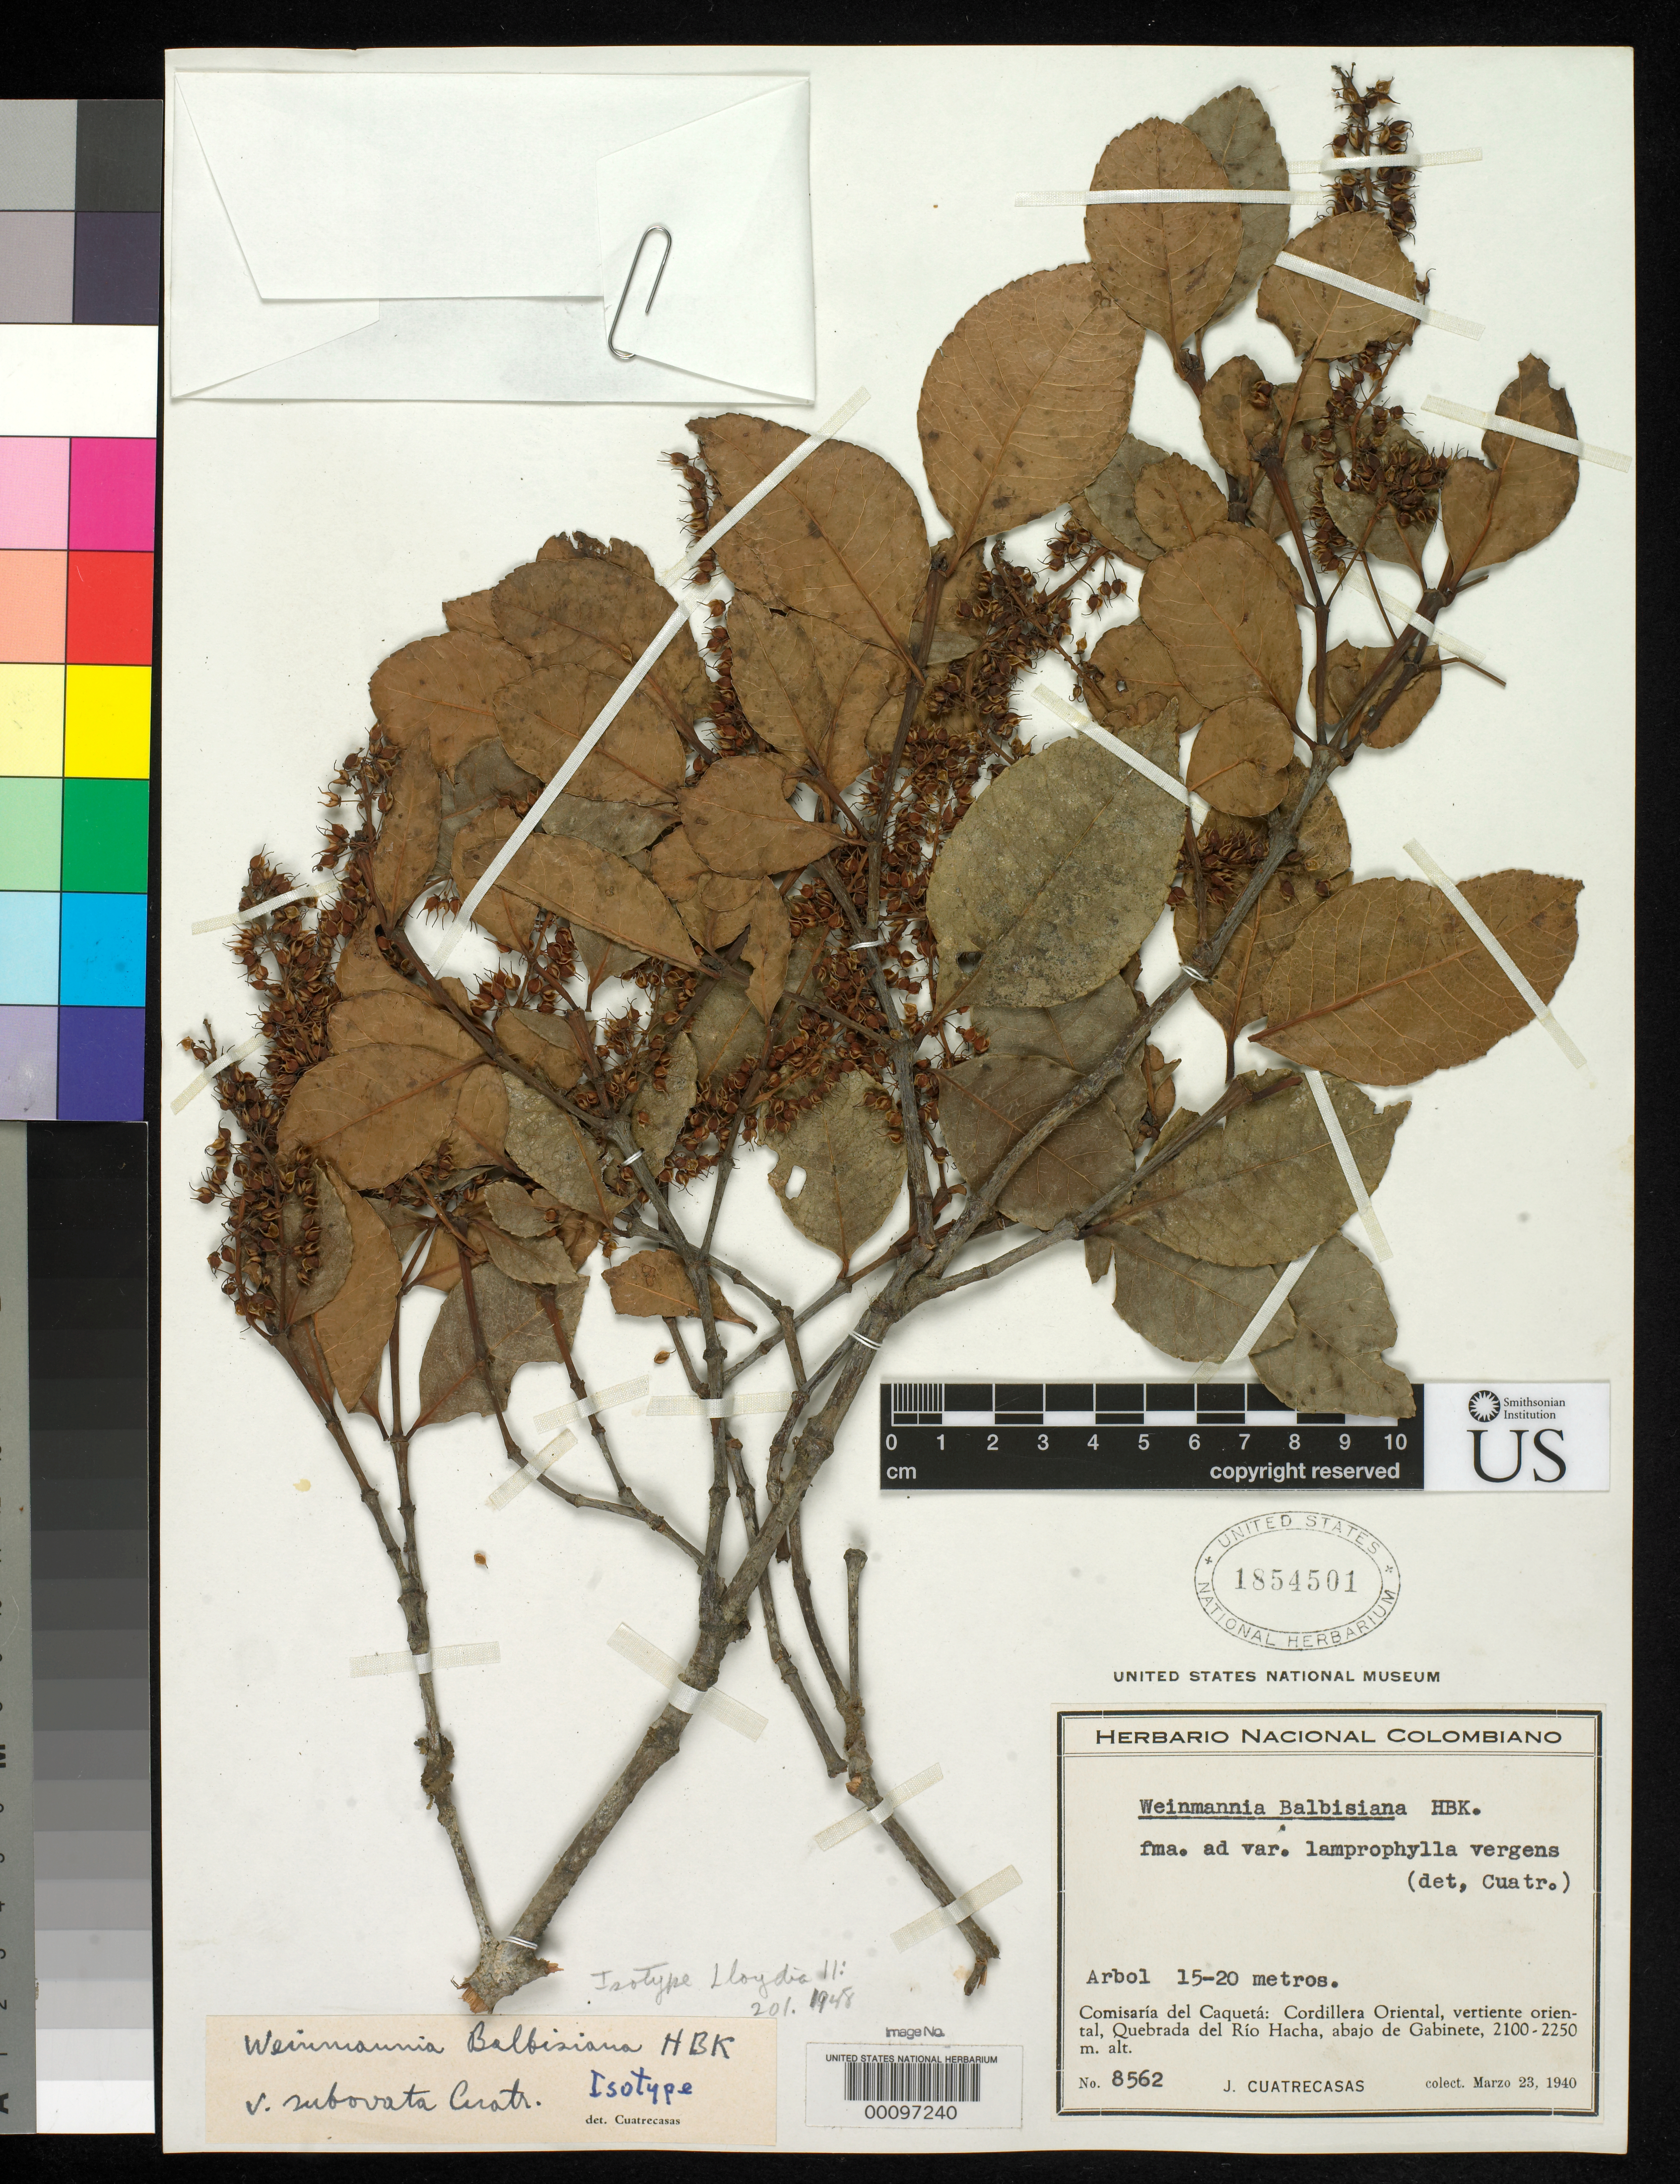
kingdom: Plantae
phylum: Tracheophyta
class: Magnoliopsida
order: Oxalidales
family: Cunoniaceae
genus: Weinmannia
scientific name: Weinmannia balbisiana var. subovata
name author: Cuatrec.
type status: Isotype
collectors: J. Cuatrecasas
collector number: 8562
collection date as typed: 23 Mar 1940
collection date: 1940-03-23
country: Colombia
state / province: Caquetá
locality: Cordillera Oriental, Vertiente Oriental, Quebrada del Rio Hacha, Abajo de Gabinete.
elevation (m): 2100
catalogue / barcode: US 1854501